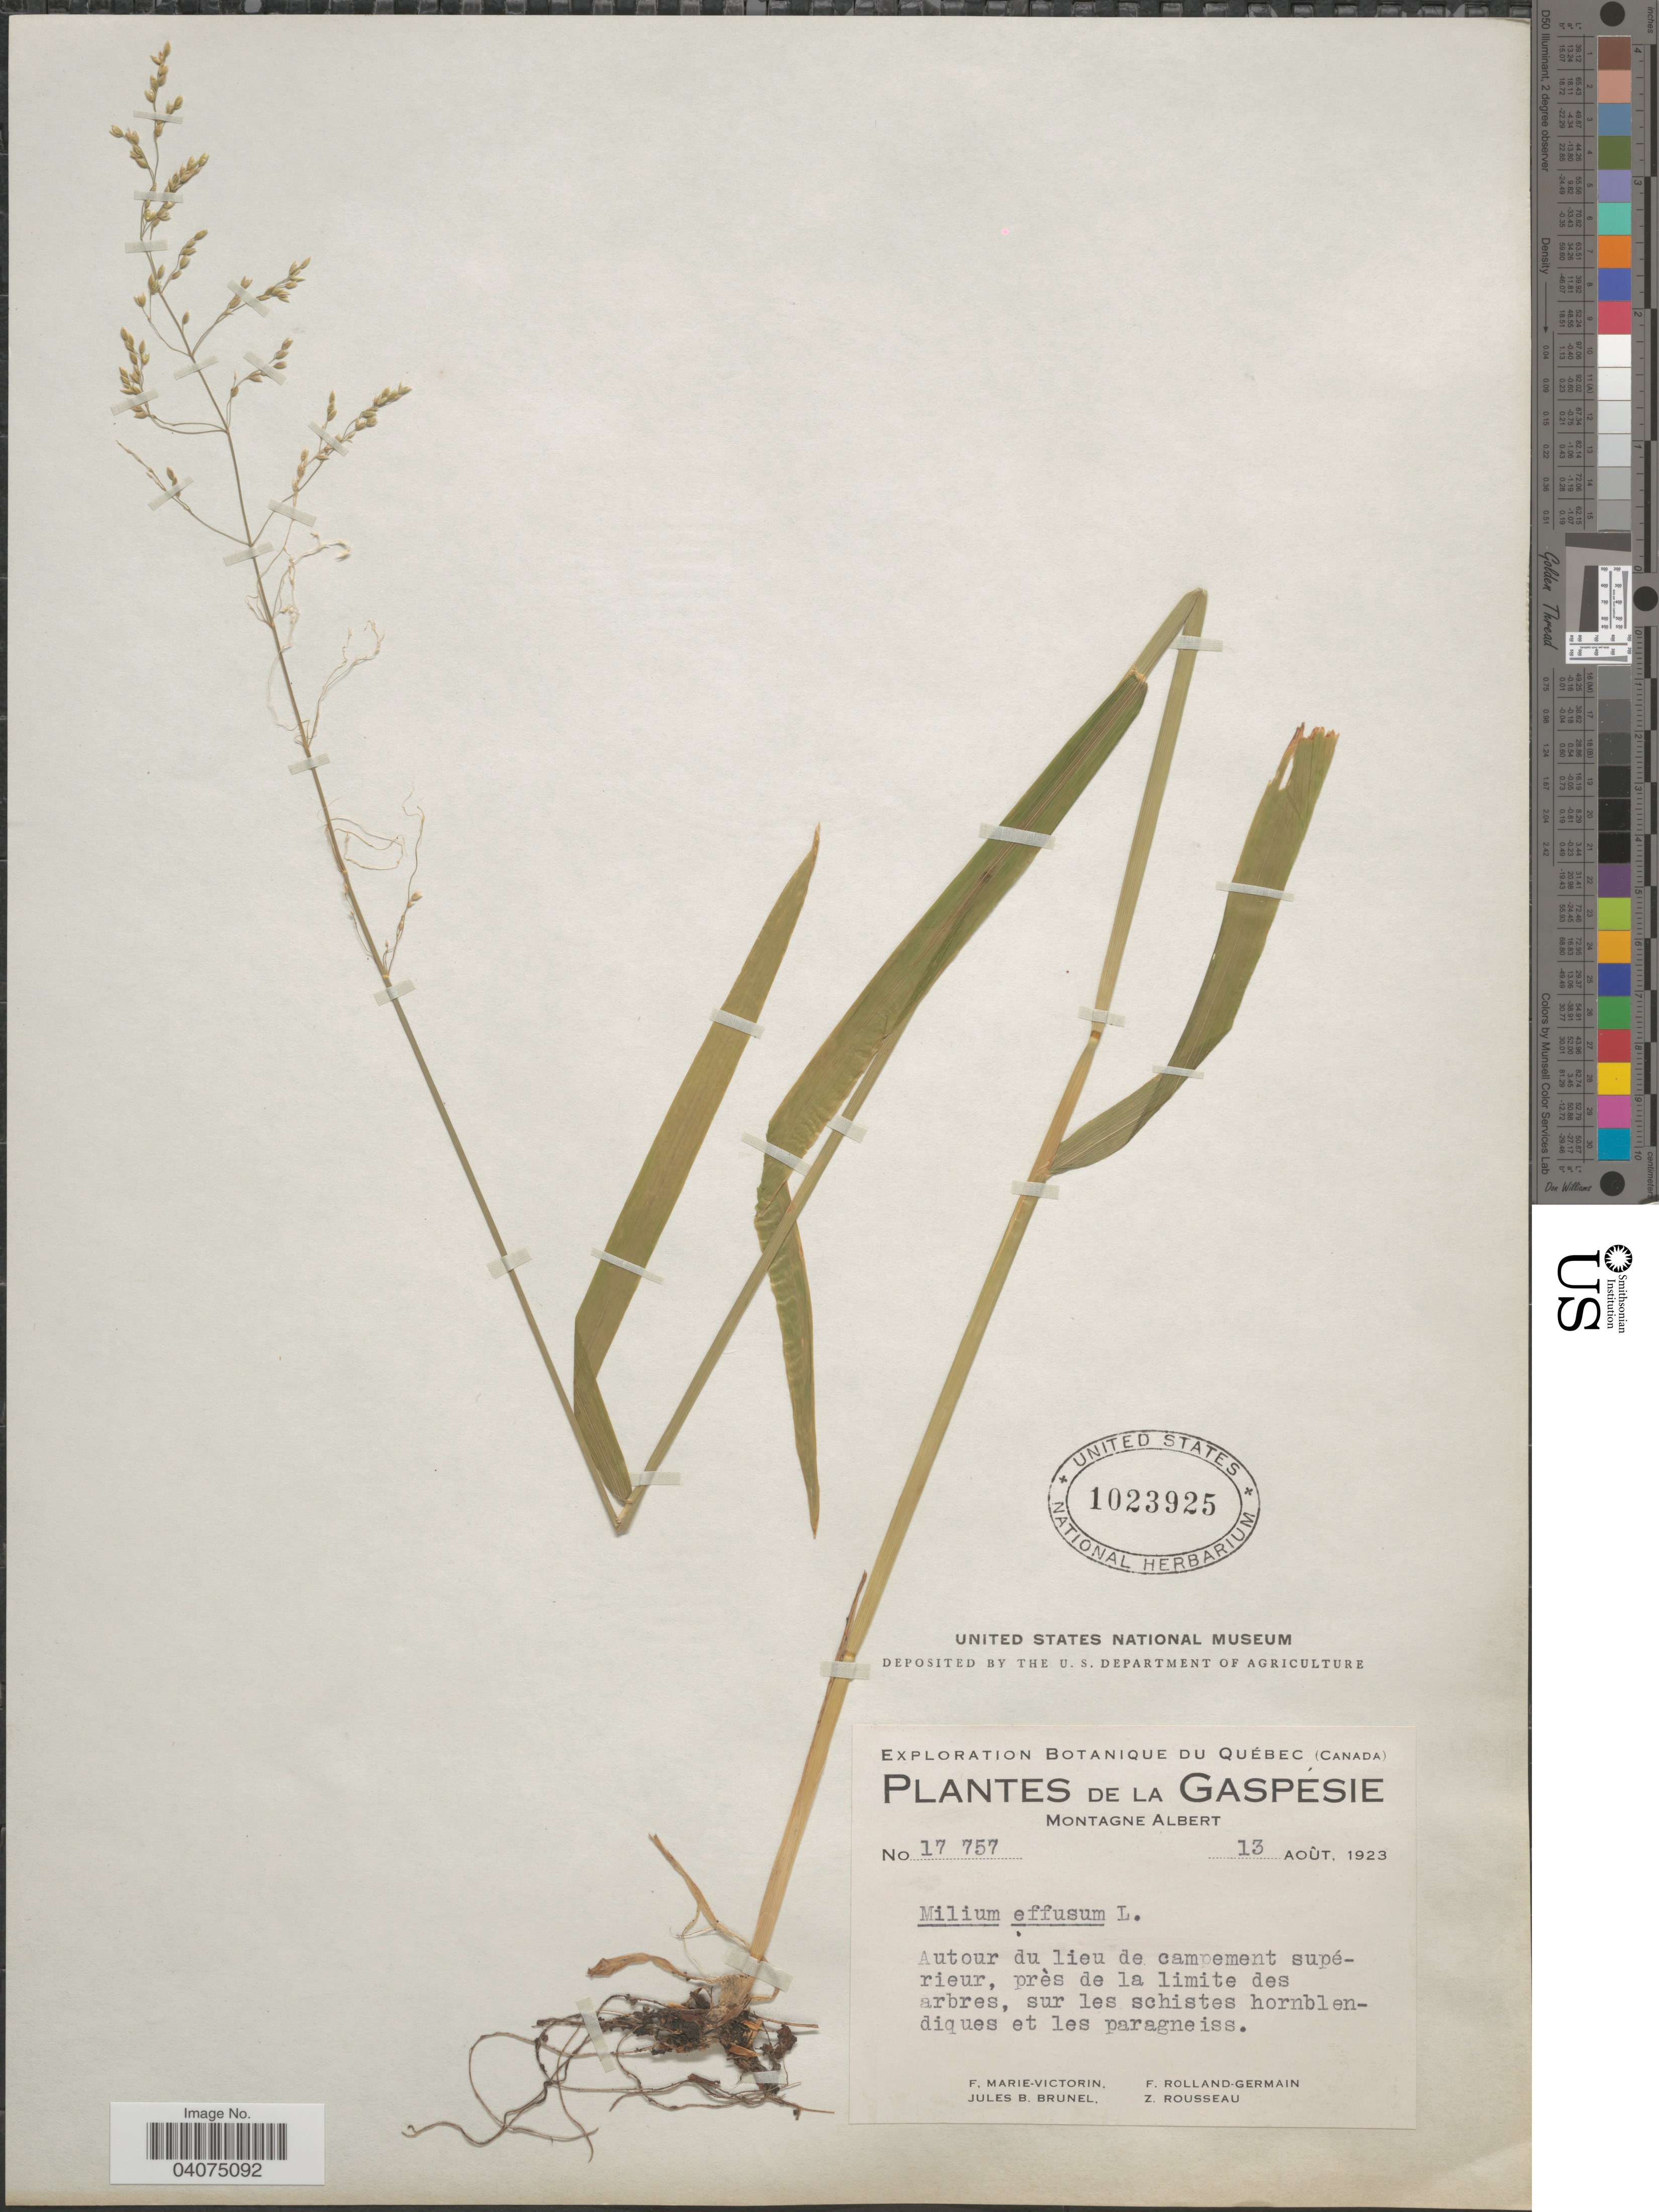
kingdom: Plantae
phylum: Tracheophyta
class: Liliopsida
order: Poales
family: Poaceae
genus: Milium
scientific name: Milium effusum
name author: L.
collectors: F. Marie-Victorin, J. Brunel, Rolland-Germain & Z. Rousseau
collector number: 17757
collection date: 1923-08-13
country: Canada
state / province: Quebec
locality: Exploration Botanique du Québec (Canada). La Gaspésie. Montagne Albert.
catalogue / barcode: US 1023925